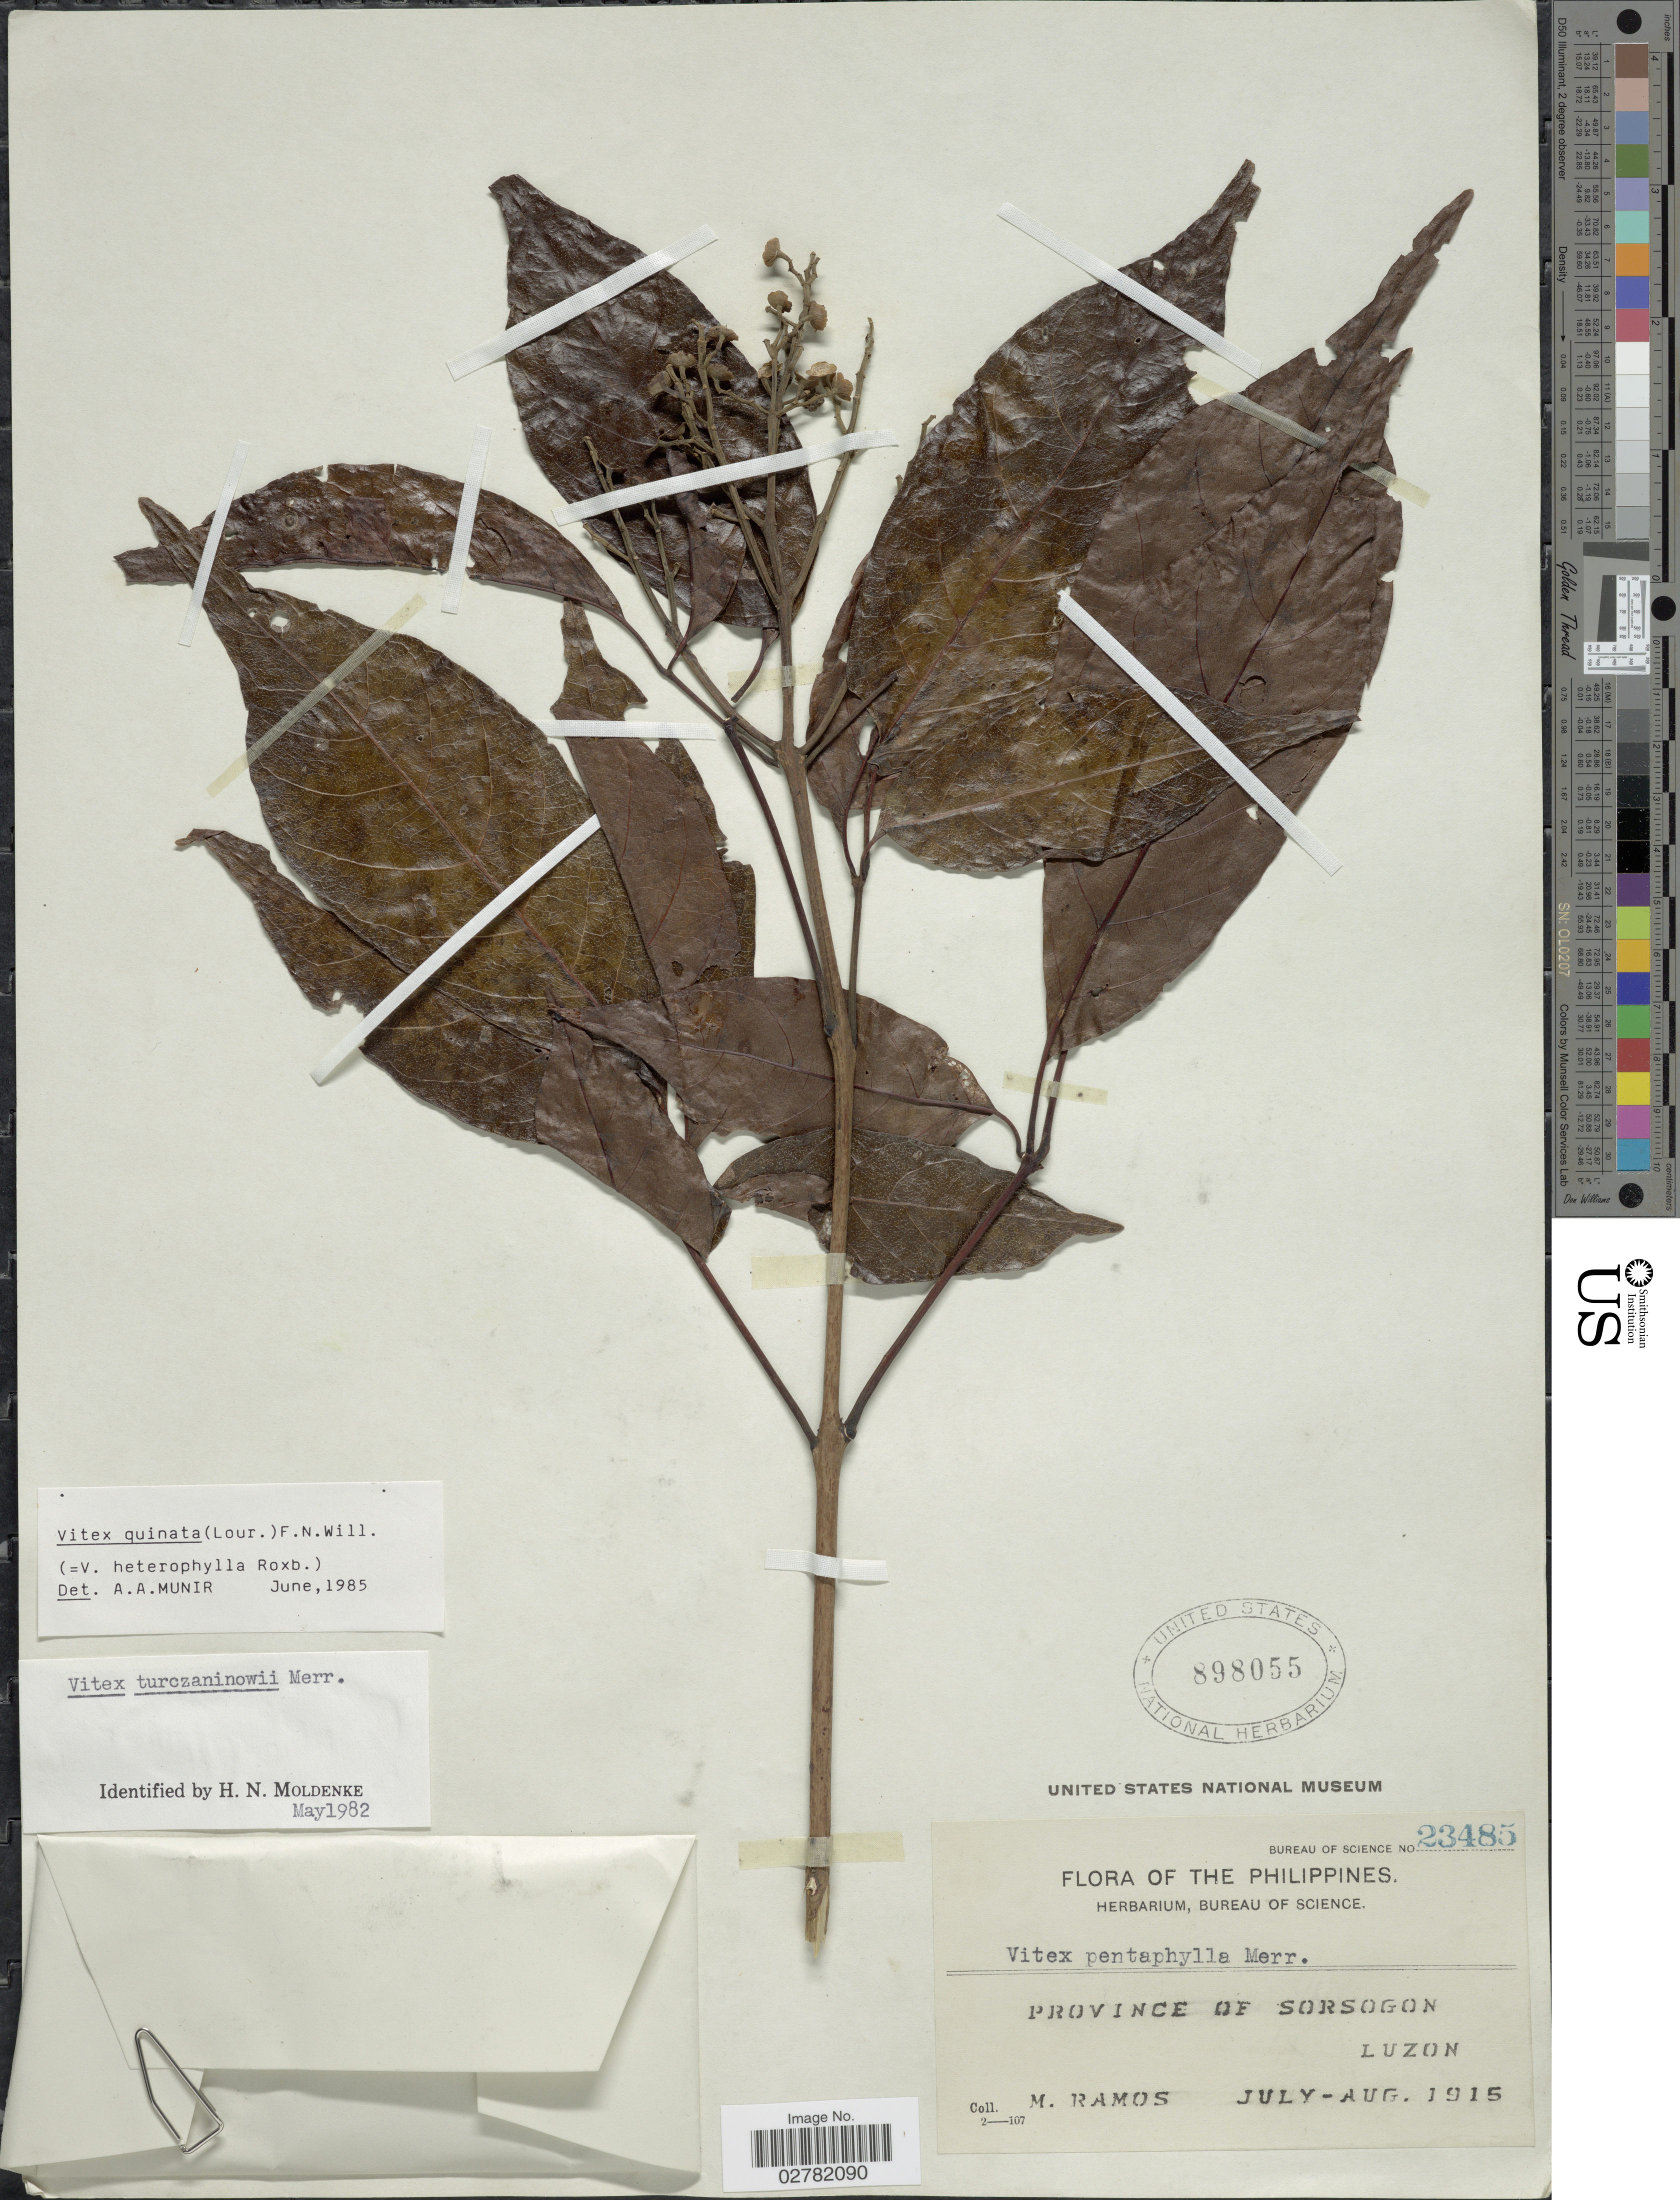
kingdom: Plantae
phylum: Tracheophyta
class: Magnoliopsida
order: Lamiales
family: Lamiaceae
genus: Vitex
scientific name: Vitex quinata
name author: (Lour.) F.N. Williams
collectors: M. Ramos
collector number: Bureau of Science 23485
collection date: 1915-07/1915-08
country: Philippines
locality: Province of Sorsogon.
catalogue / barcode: US 898055